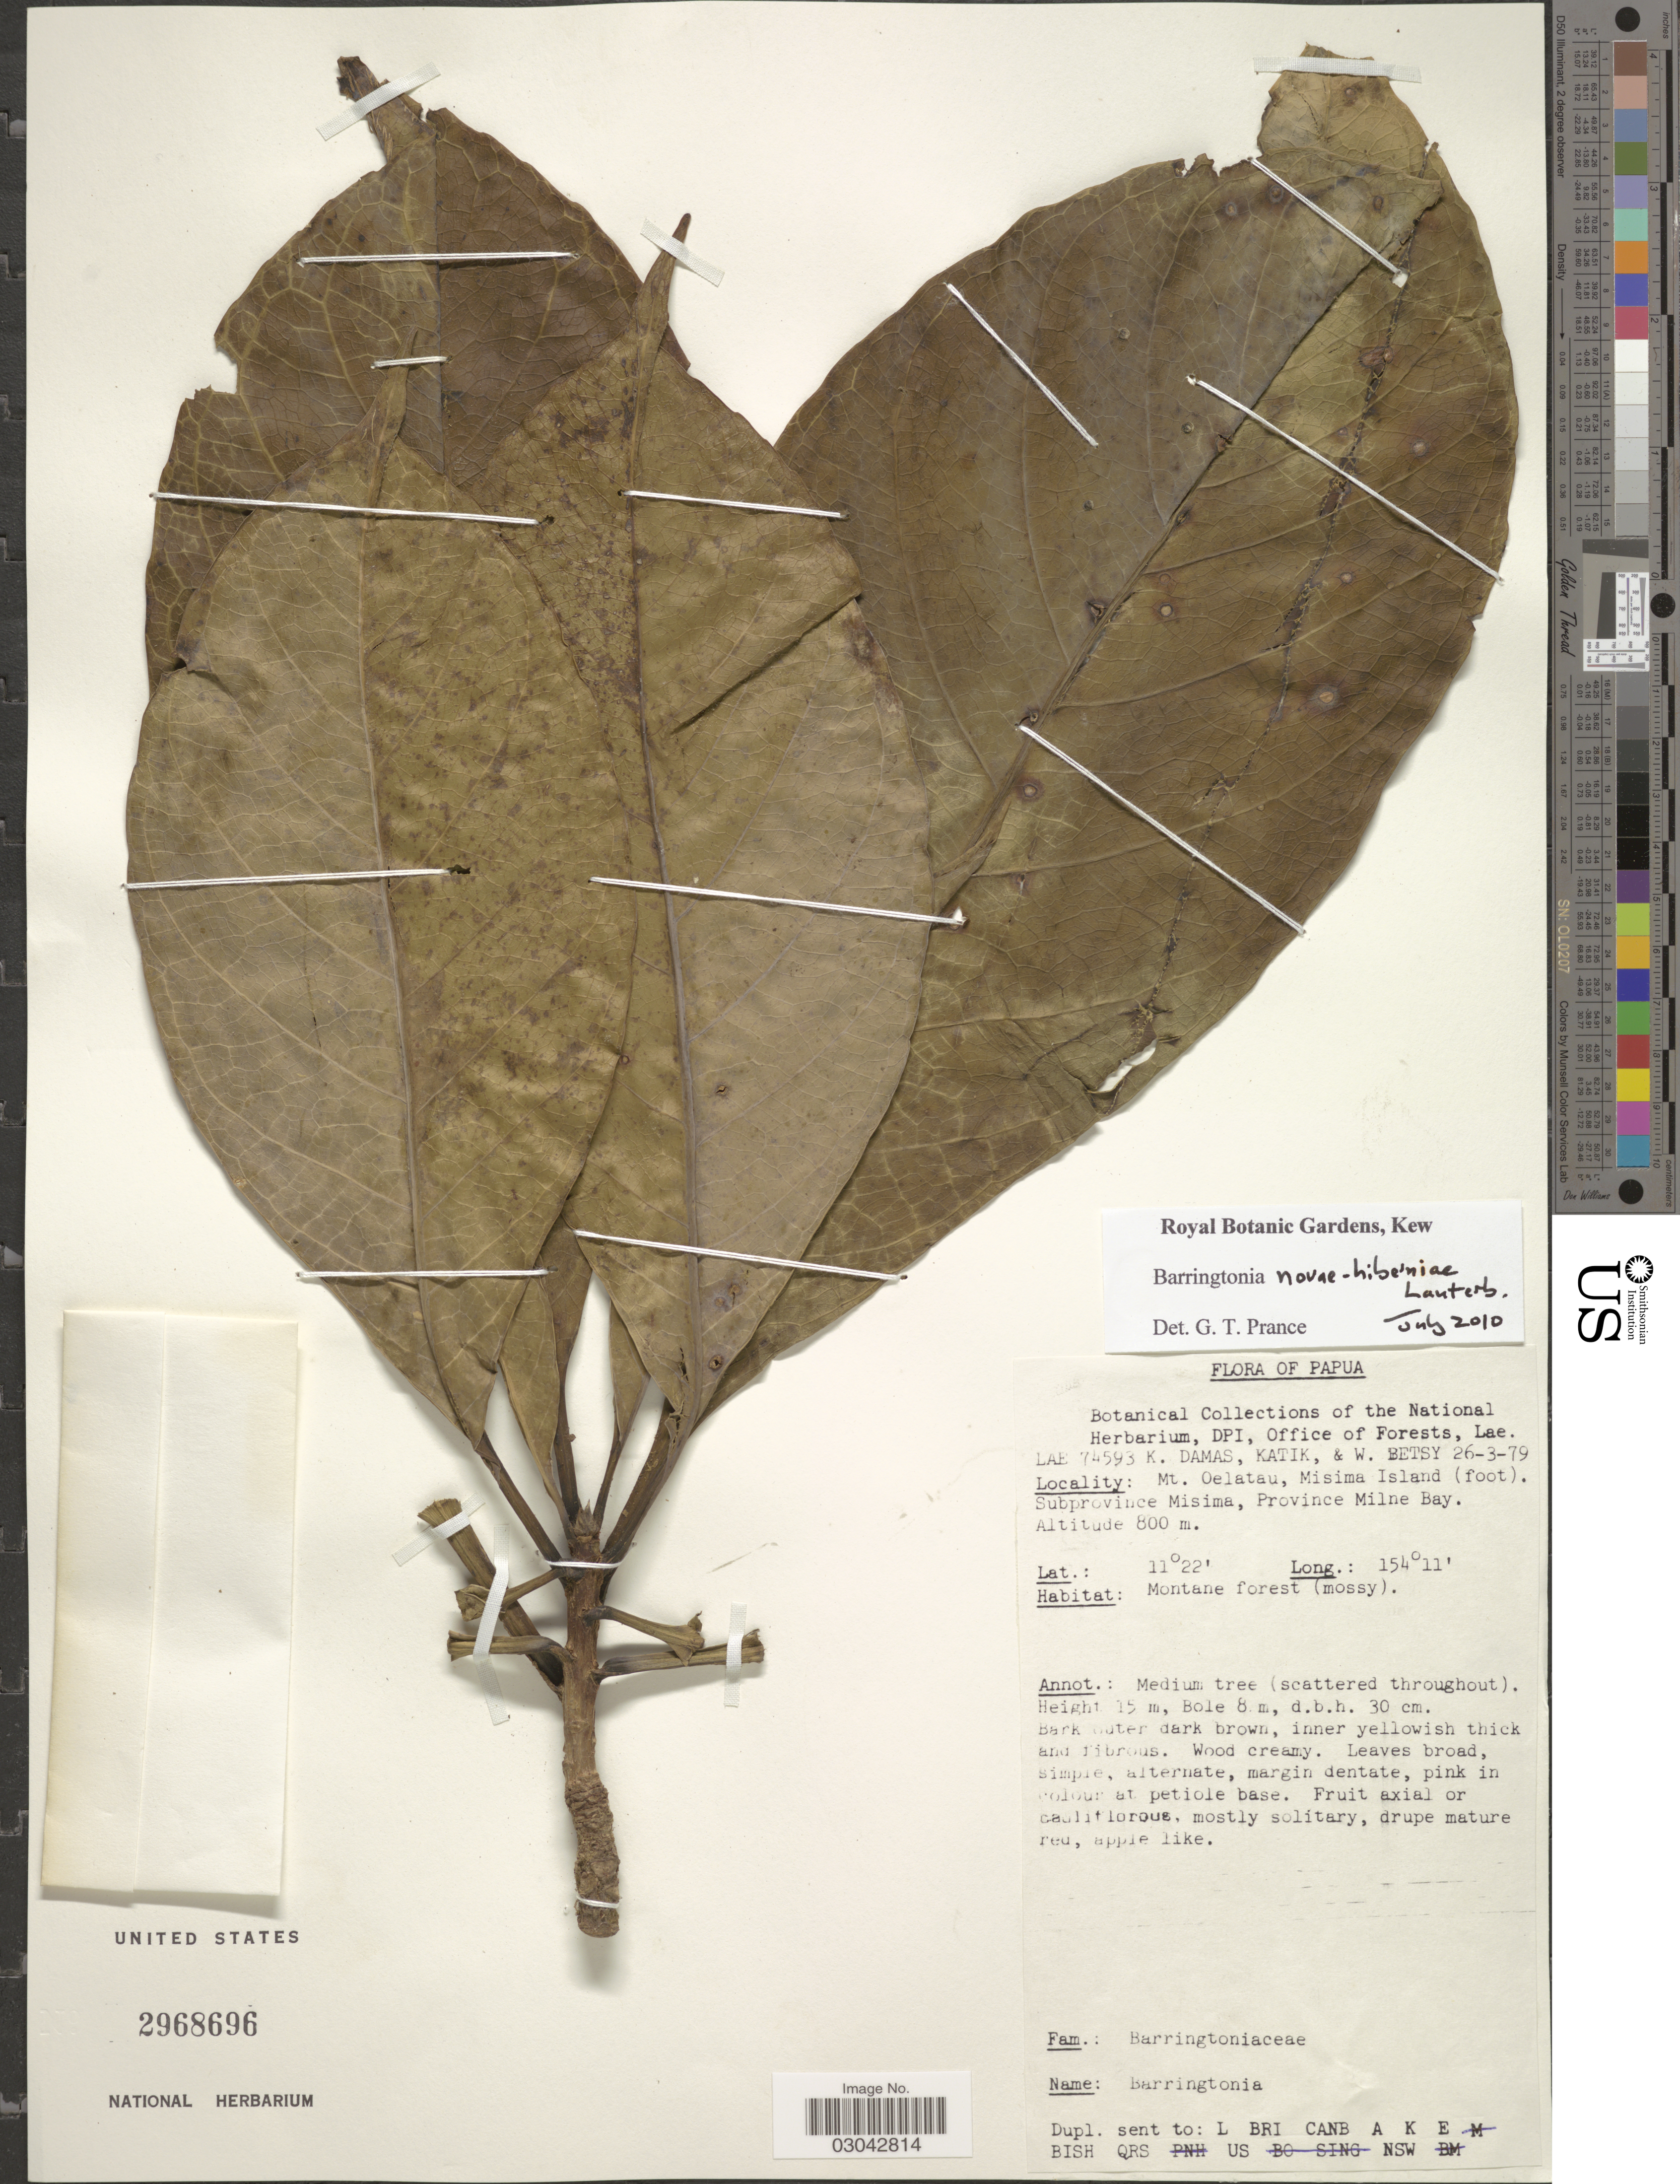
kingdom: Plantae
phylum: Tracheophyta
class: Magnoliopsida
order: Ericales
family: Lecythidaceae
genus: Barringtonia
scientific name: Barringtonia novae-hiberniae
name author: Lauterb.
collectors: K. Damas, Katik & W. Betsy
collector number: LAE14593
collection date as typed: Transcribed d/m/y: 26/3/79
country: Papua New Guinea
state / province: Milne Bay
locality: Papua. Mt. Oelatau, Misima Island (foot). Subprovince Misima.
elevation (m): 800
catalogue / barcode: US 2968696